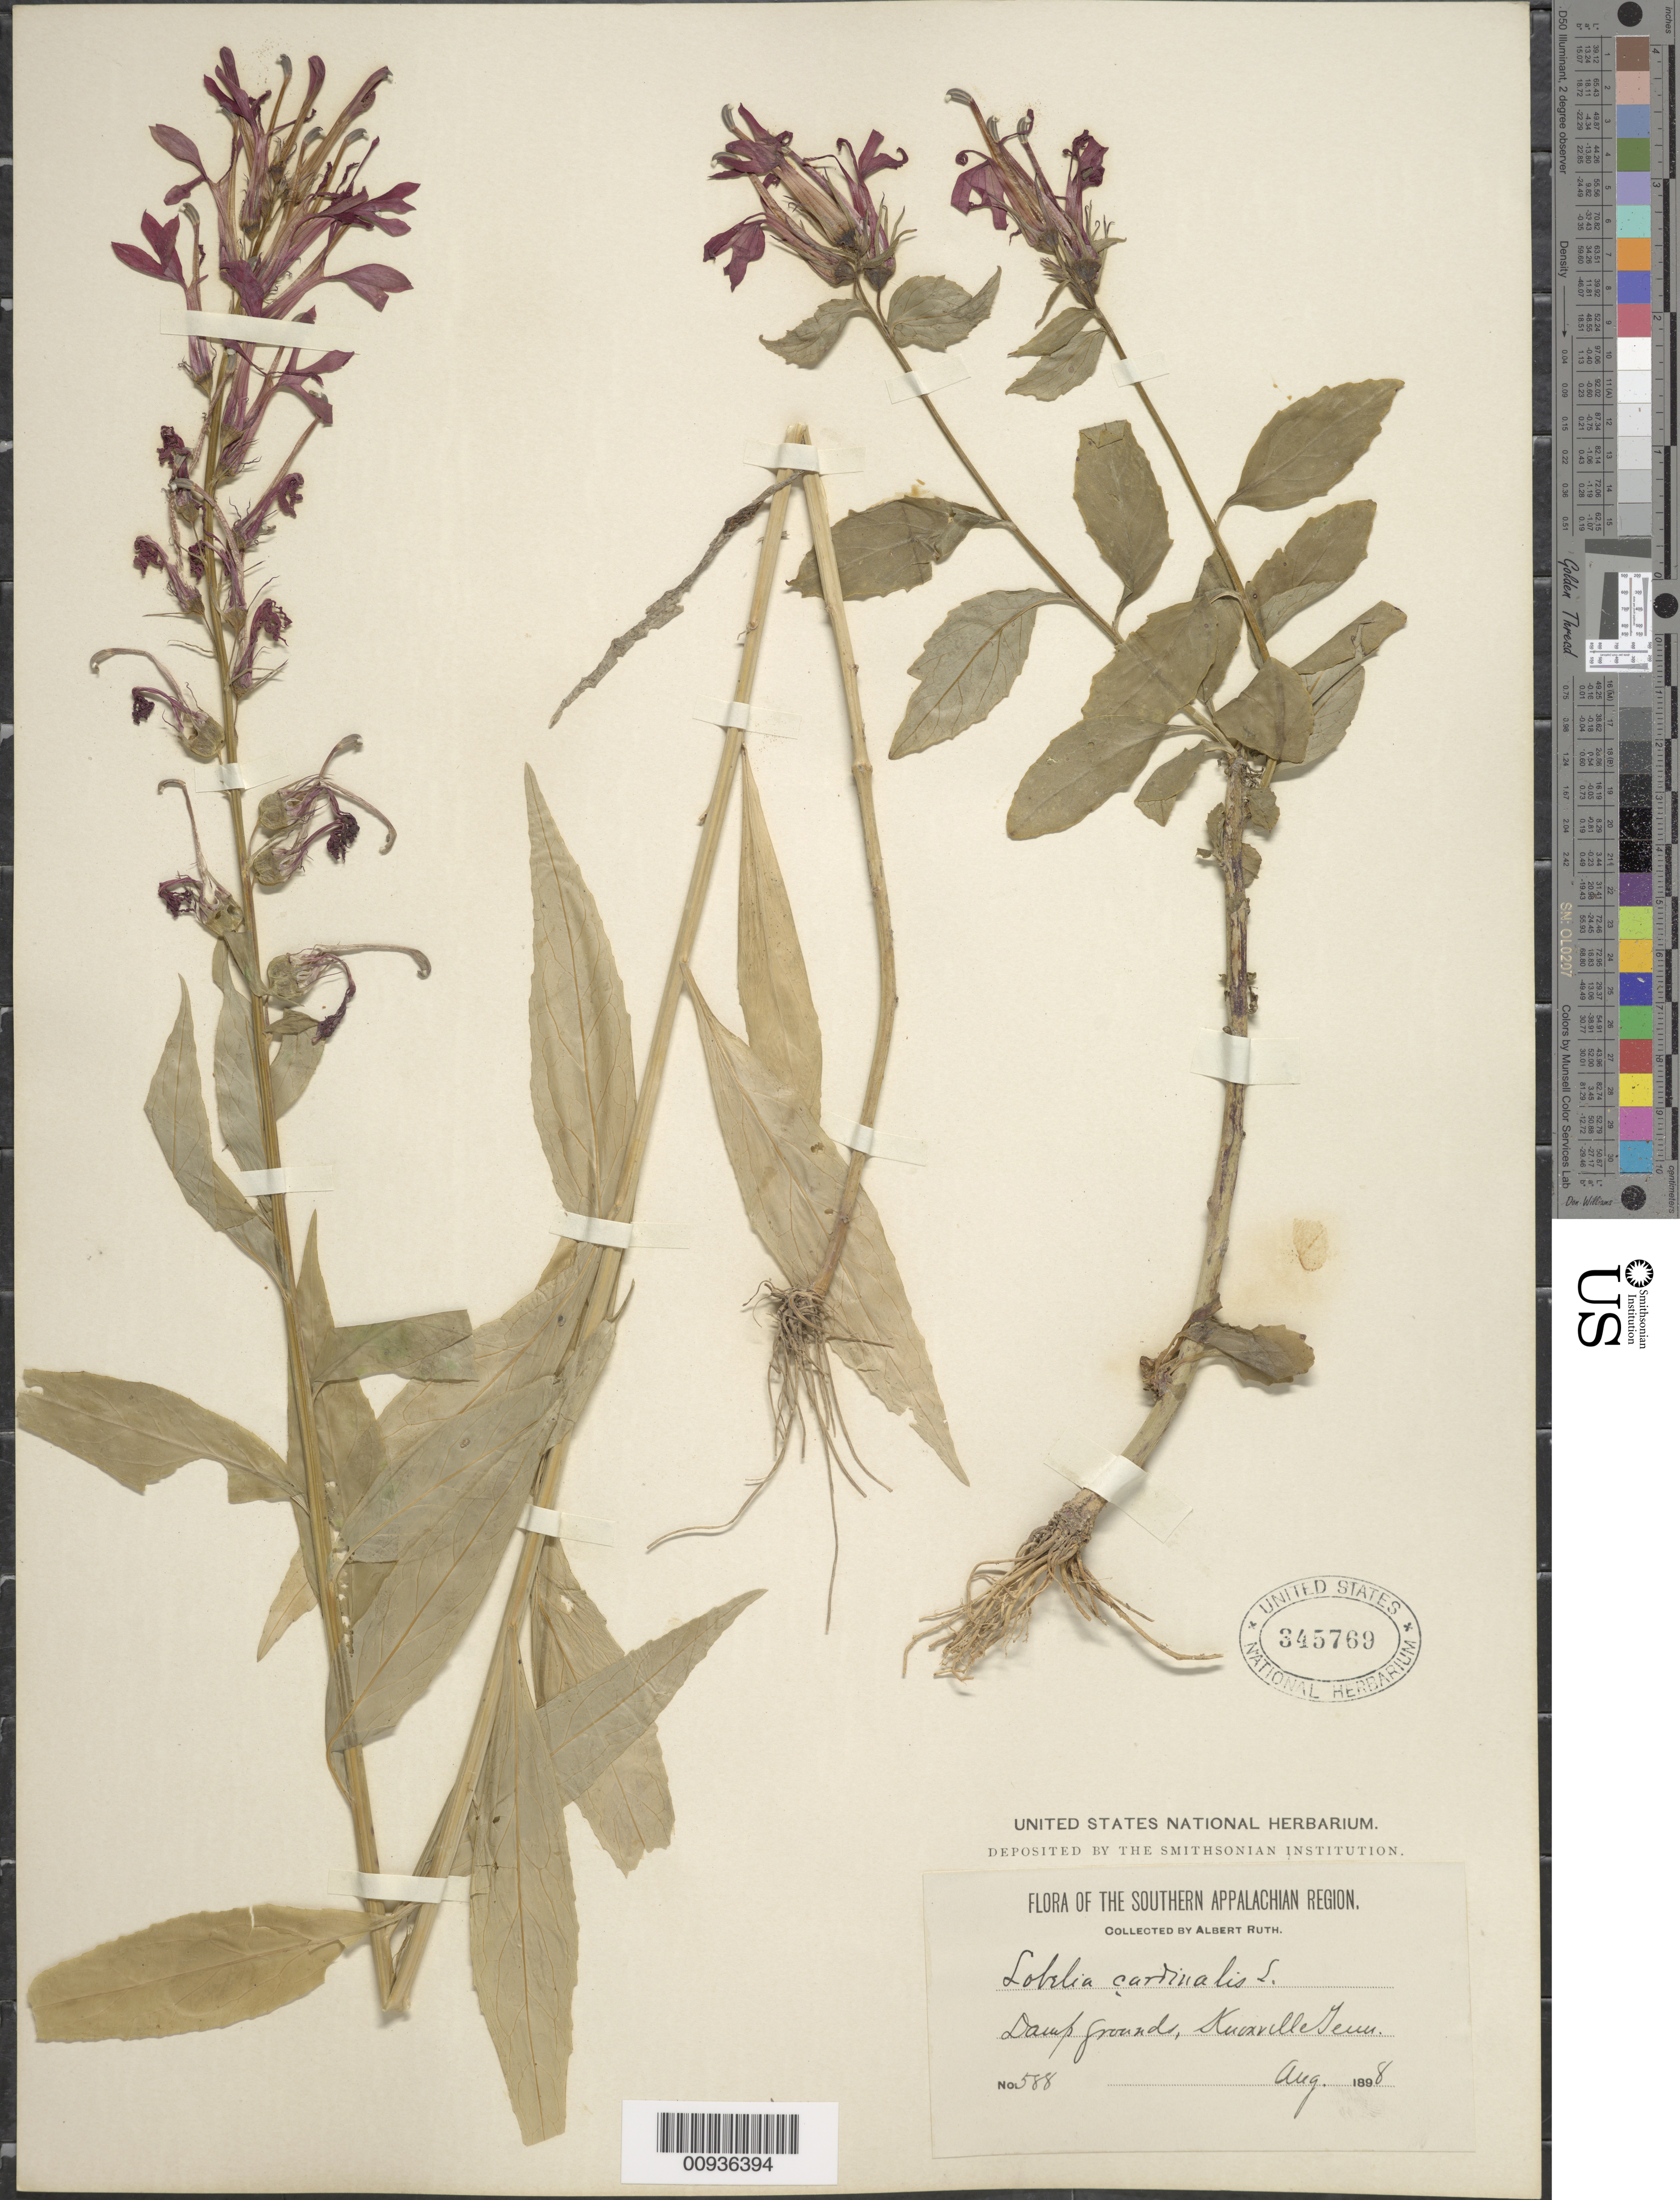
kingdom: Plantae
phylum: Tracheophyta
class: Magnoliopsida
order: Asterales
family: Campanulaceae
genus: Lobelia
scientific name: Lobelia cardinalis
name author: L.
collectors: A. Ruth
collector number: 588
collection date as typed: Aug. 1898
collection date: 1898-08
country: United States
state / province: Tennessee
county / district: Knox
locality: E. Geuv. (sp.?)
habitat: damp ground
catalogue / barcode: US 345769